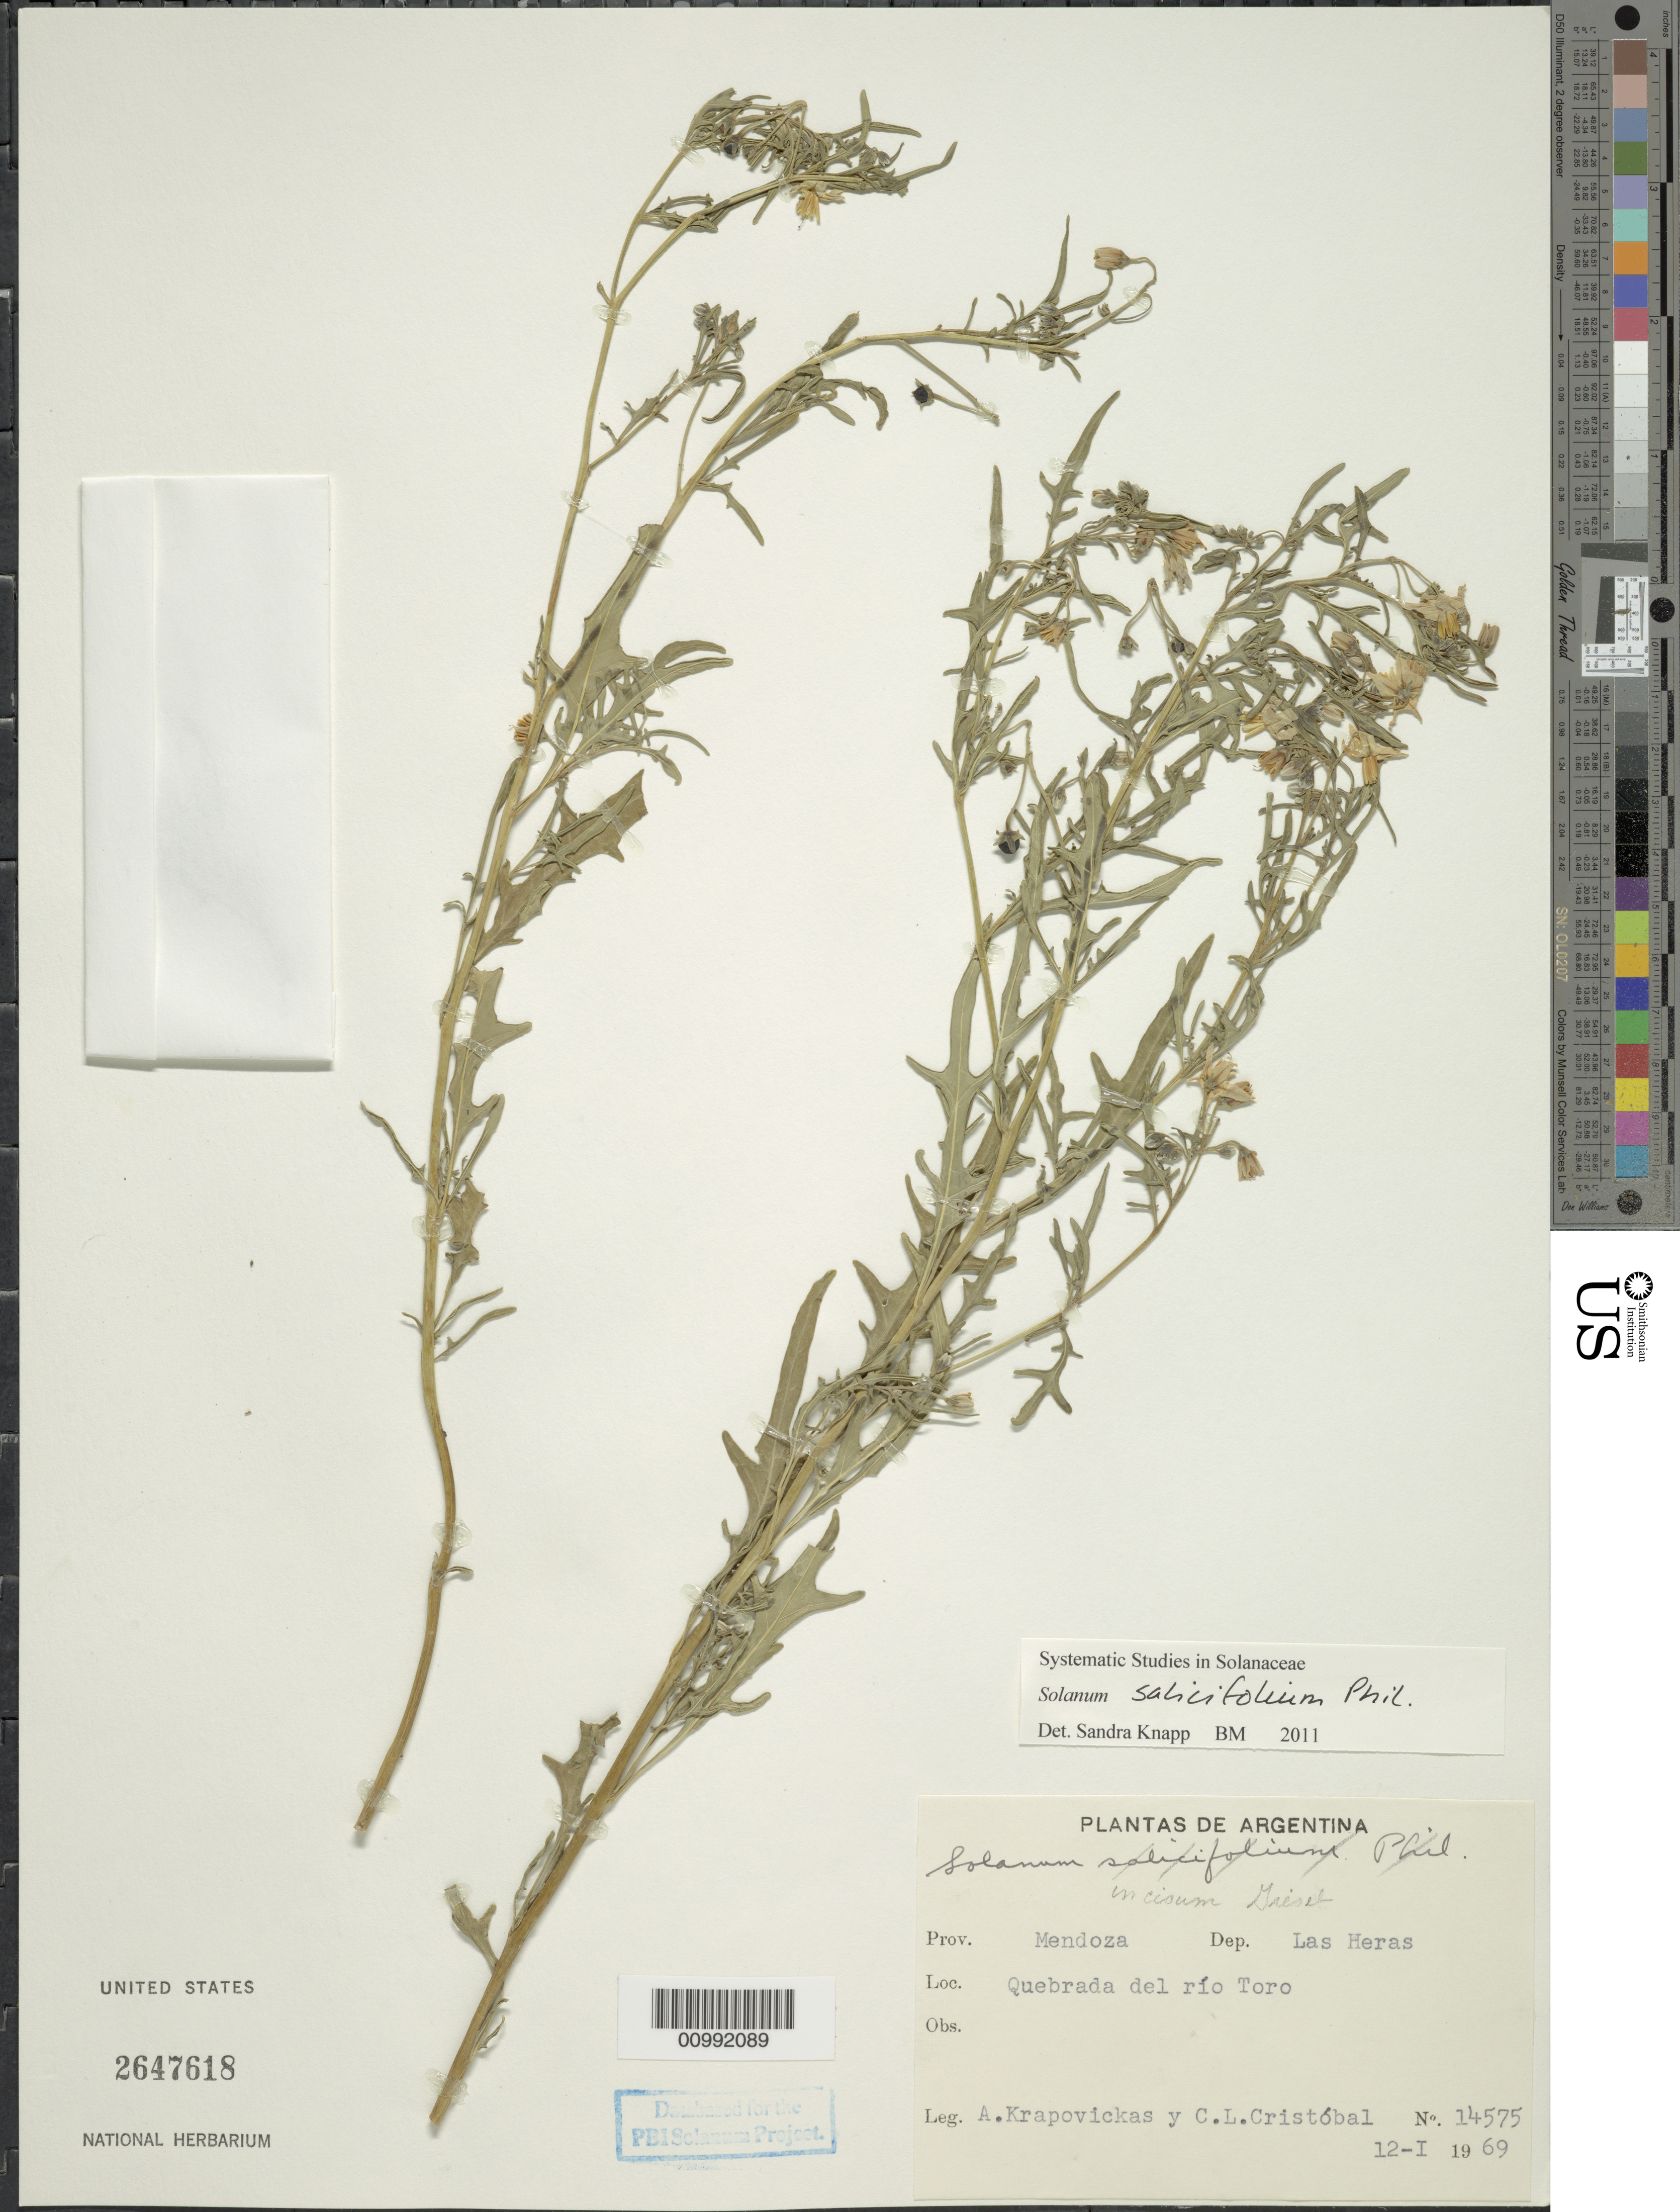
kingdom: Plantae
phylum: Tracheophyta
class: Magnoliopsida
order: Solanales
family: Solanaceae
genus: Solanum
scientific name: Solanum salicifolium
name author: Phil.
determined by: Knapp, S. D.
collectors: A. Krapovickas & C. A. Cristóbal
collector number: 14575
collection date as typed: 12 Jan 1969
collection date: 1969-01-12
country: Argentina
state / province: Mendoza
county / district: Las Heras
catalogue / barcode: US 2647618